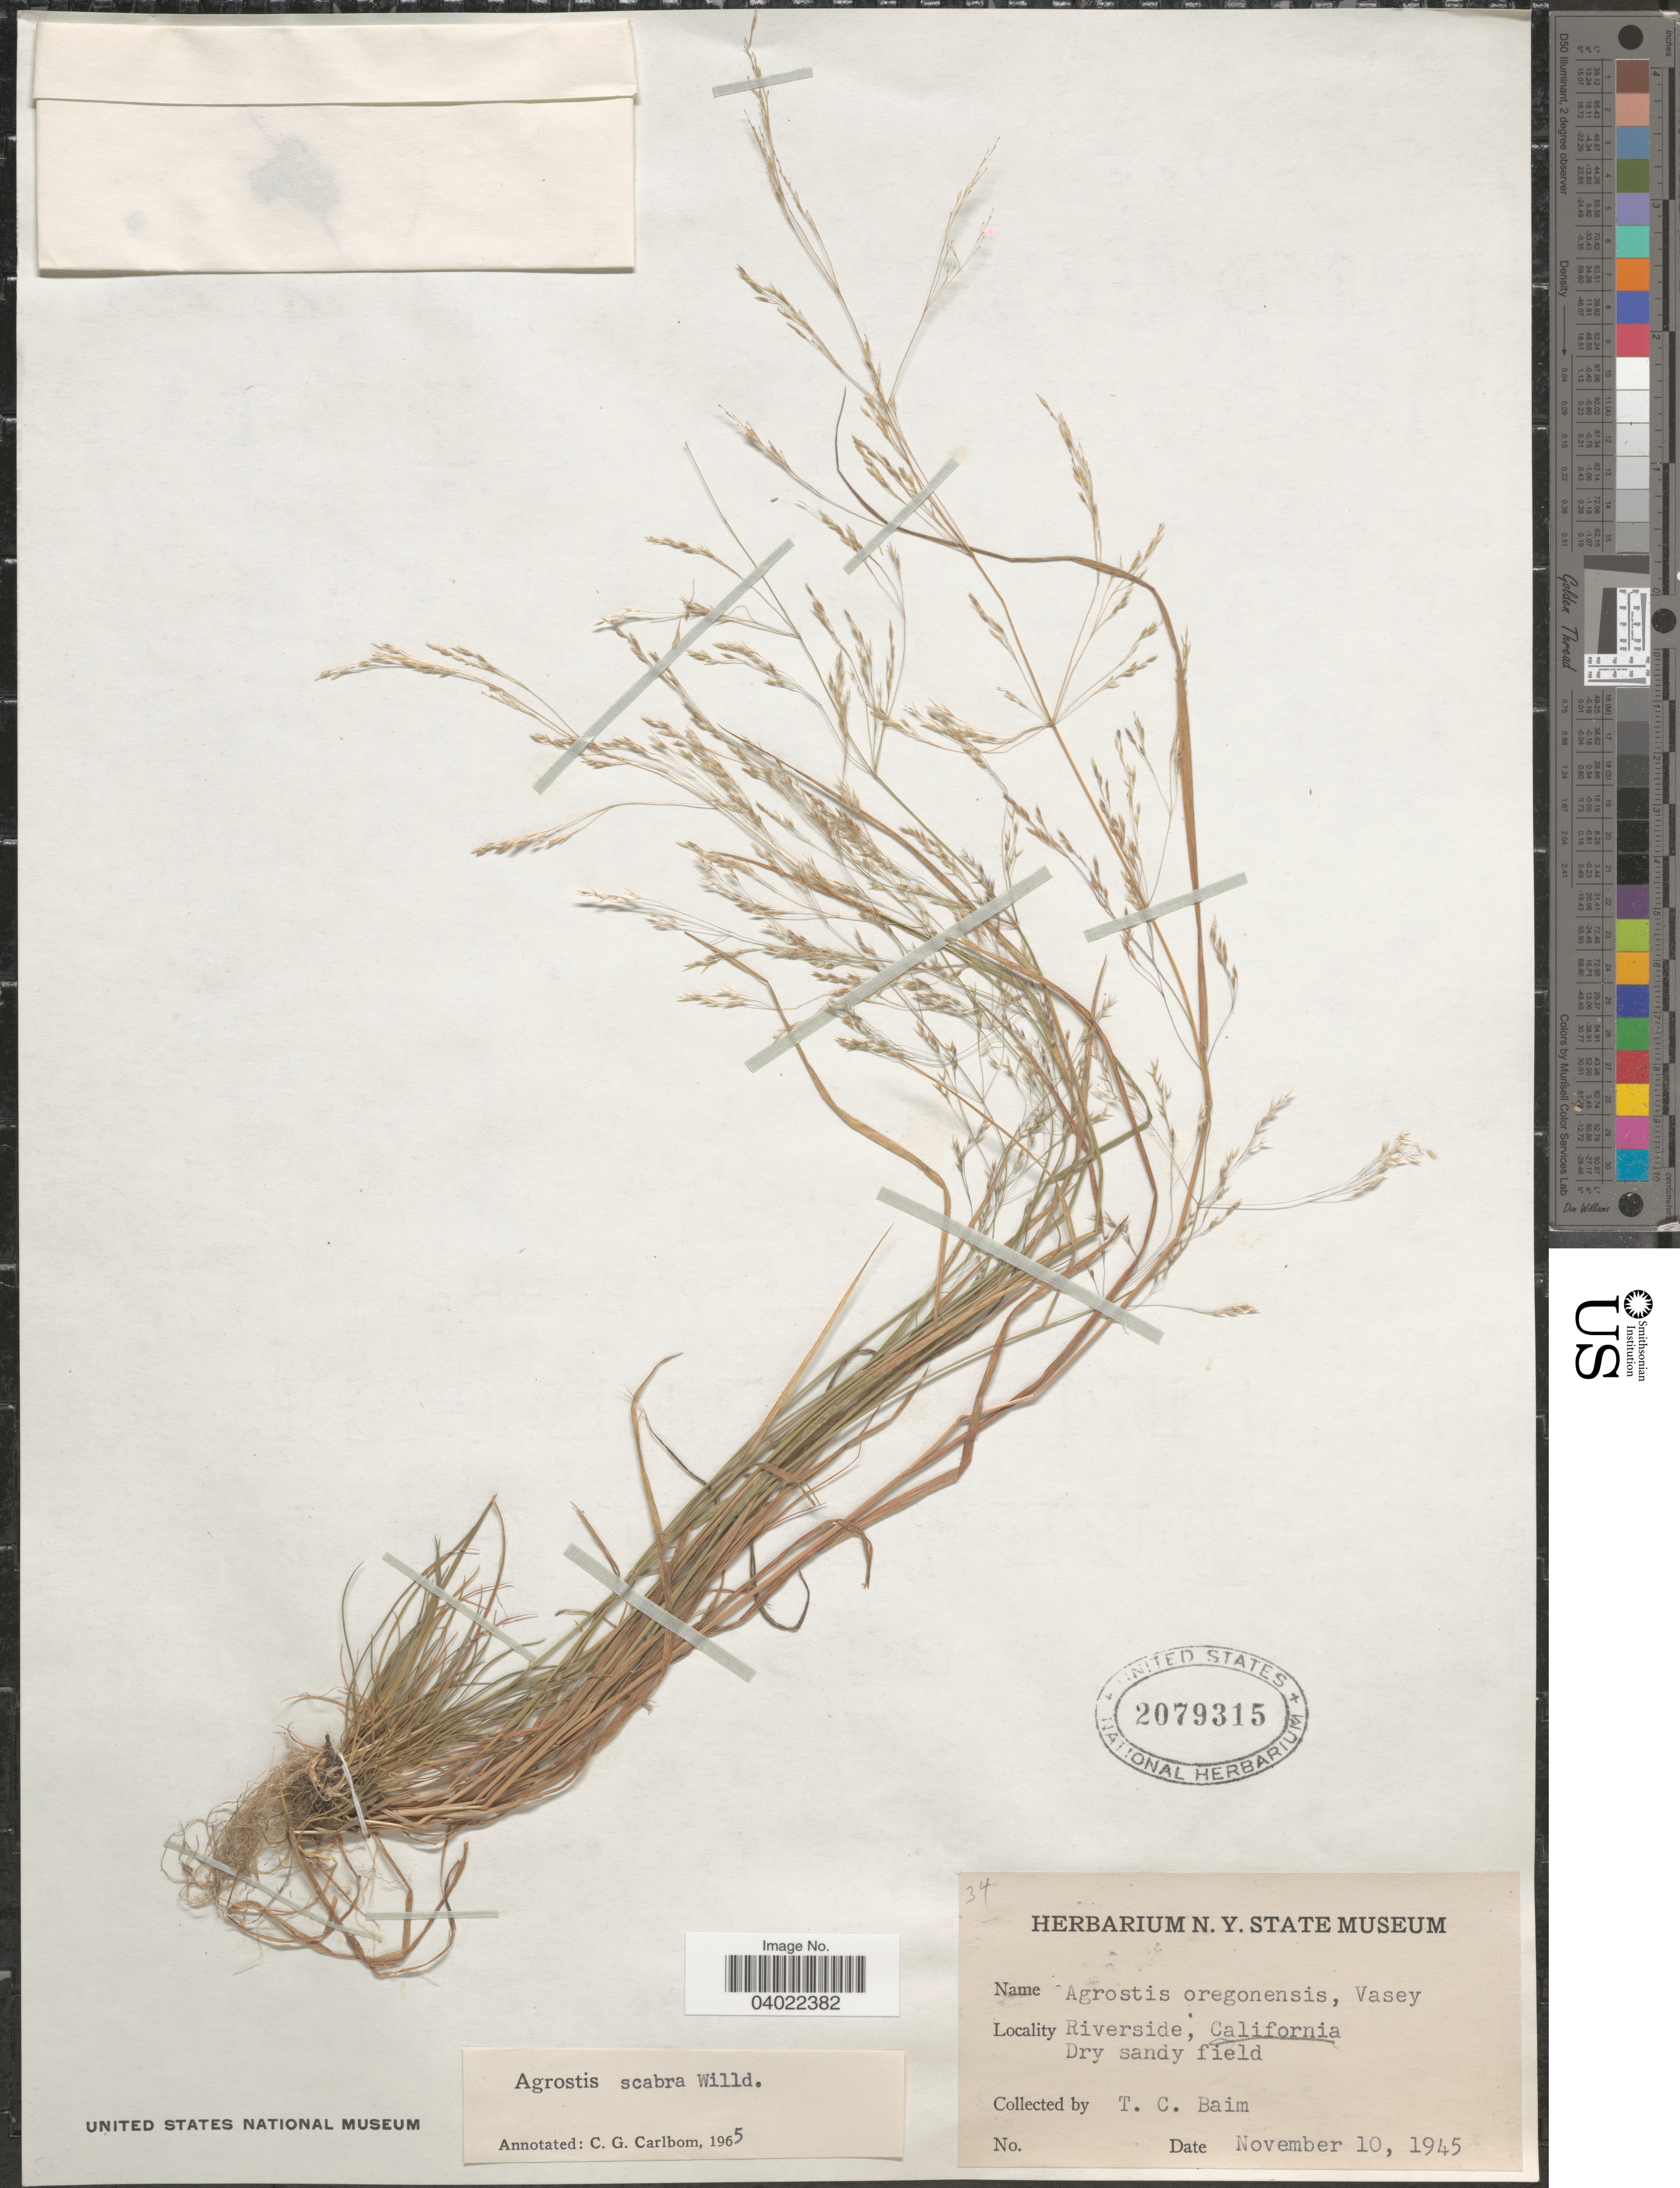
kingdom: Plantae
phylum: Tracheophyta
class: Liliopsida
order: Poales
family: Poaceae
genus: Agrostis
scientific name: Agrostis scabra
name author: Willd.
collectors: T. Baim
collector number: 34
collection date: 1945-11-10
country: United States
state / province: California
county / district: Riverside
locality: Riverside.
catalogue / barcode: US 2079315